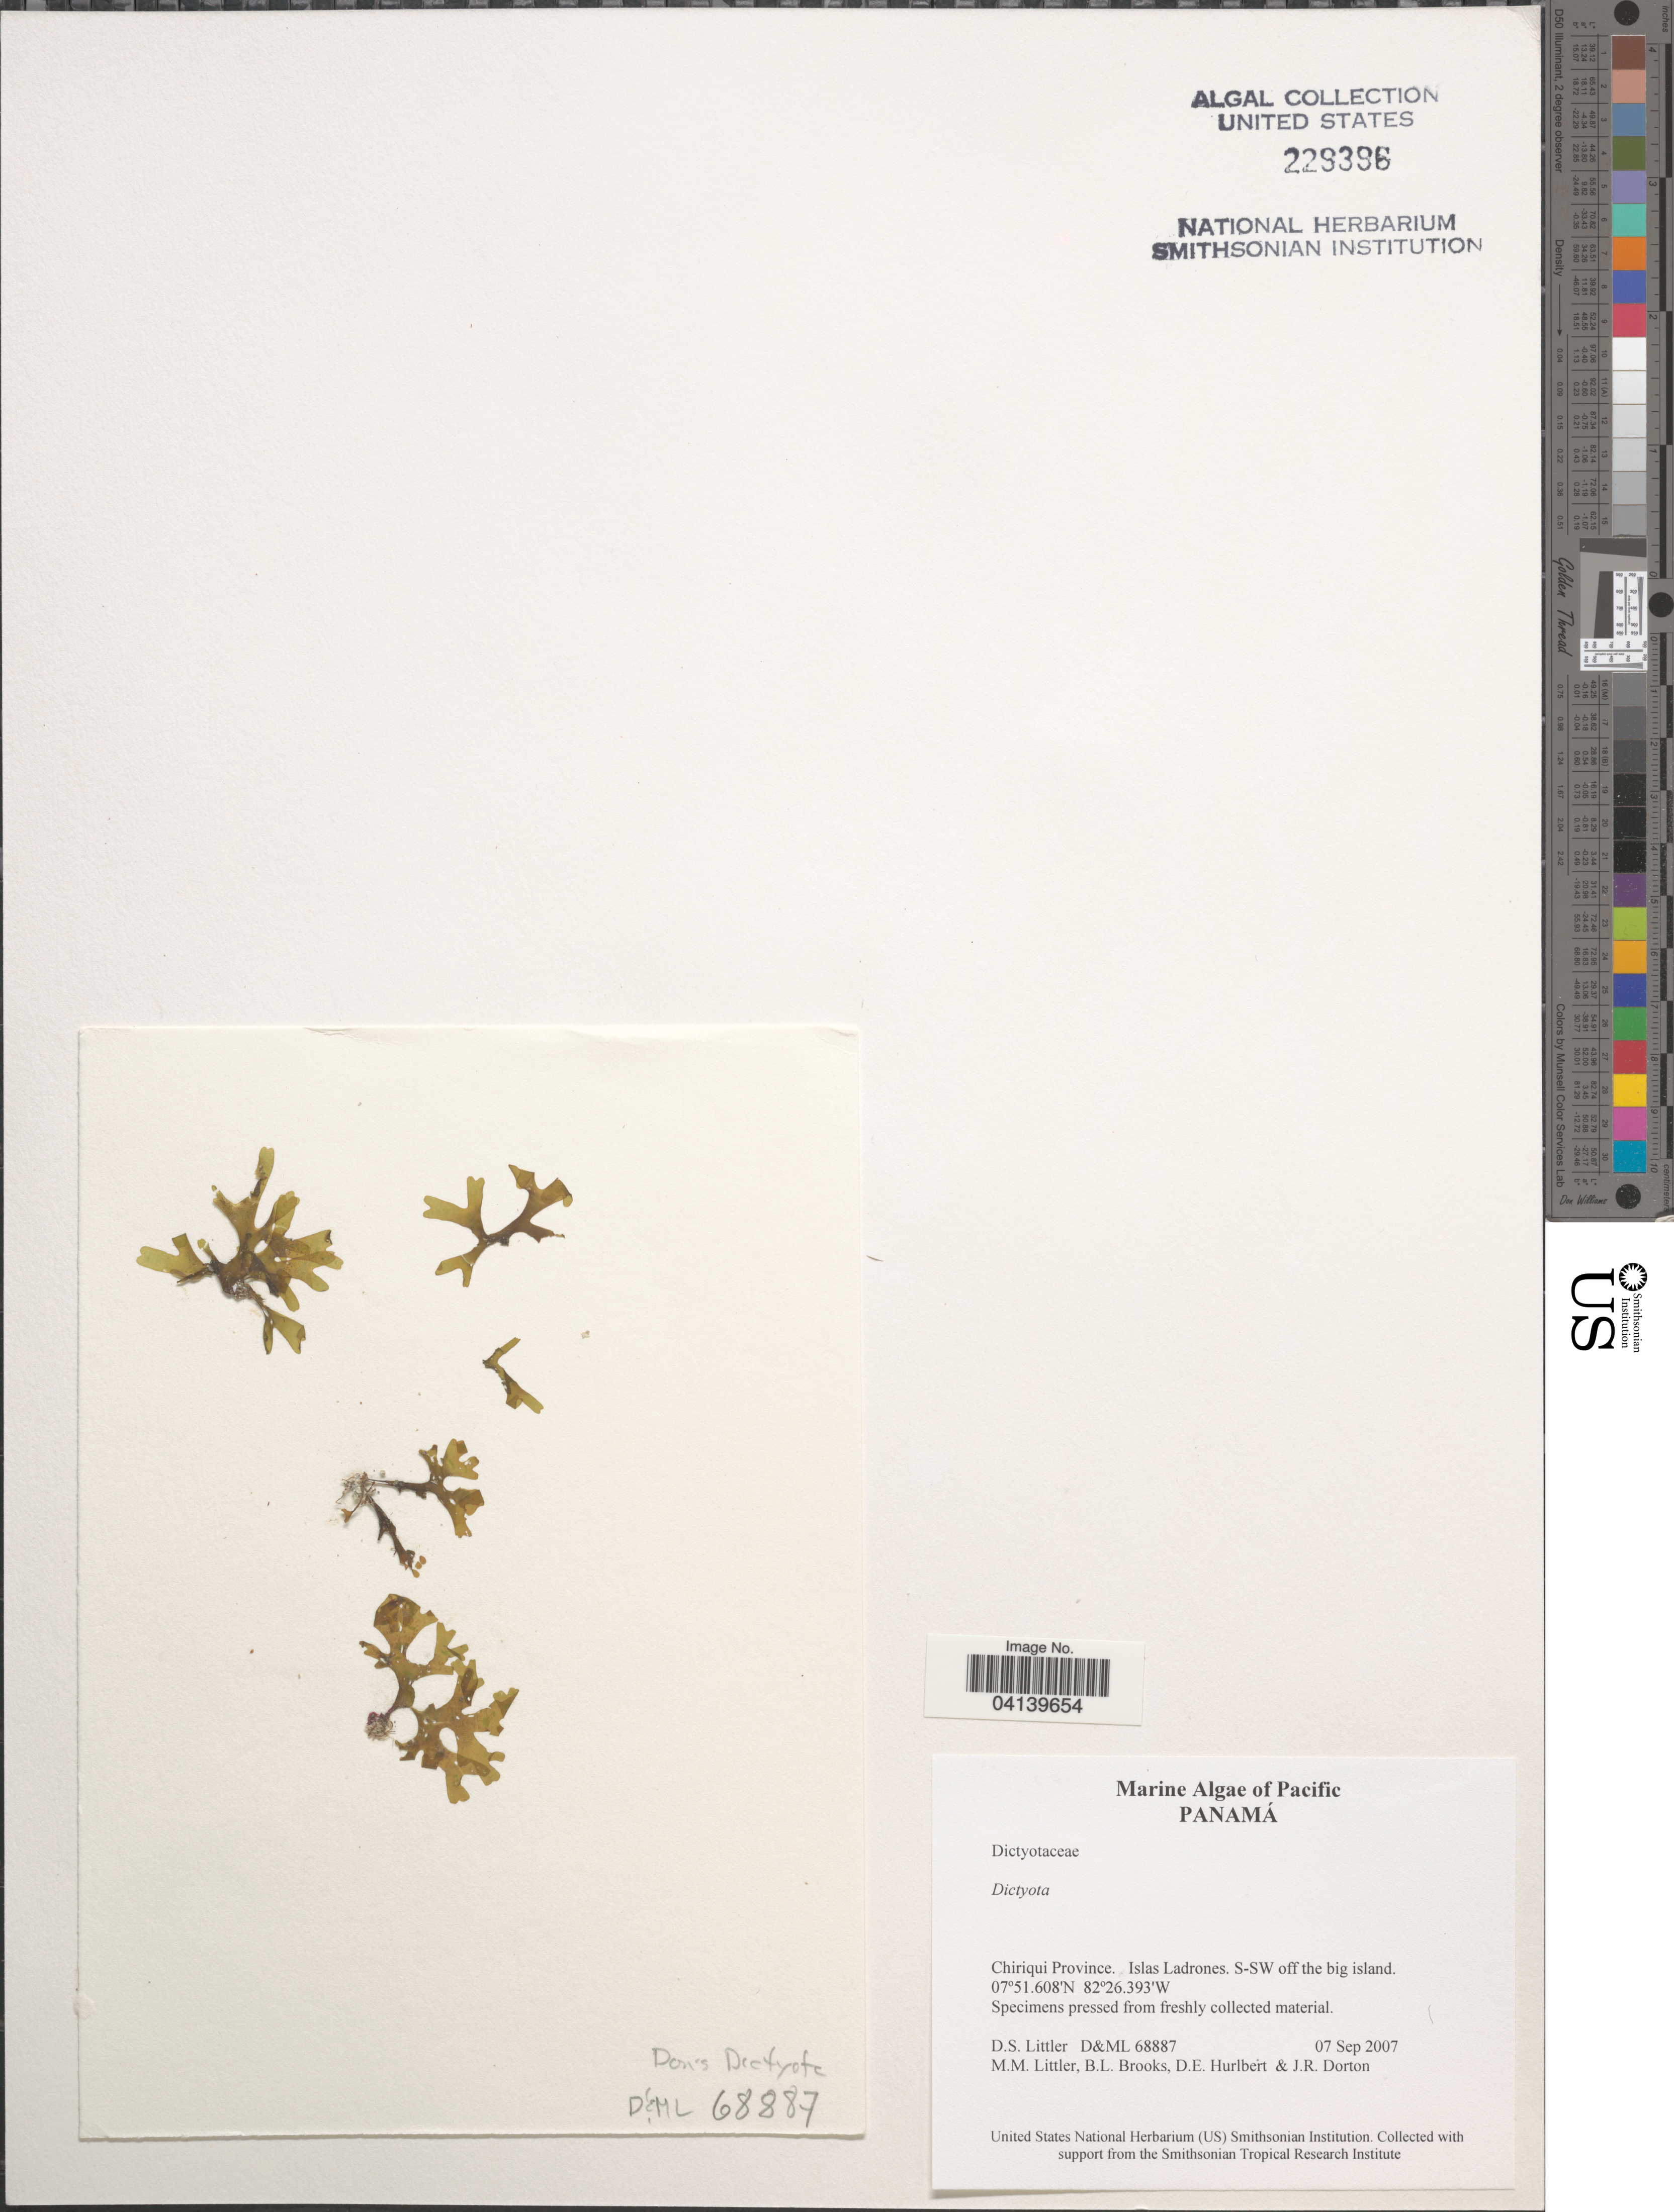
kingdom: Chromista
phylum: Ochrophyta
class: Phaeophyceae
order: Dictyotales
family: Dictyotaceae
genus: Dictyota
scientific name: Dictyota sp.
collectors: D. S. Littler, B. Brooks, D. Hurlbert & J. Dorton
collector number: D&ML68887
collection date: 2007-09-07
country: Panama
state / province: Chiriqui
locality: Islas Ladrones. S-SW off the big island.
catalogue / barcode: US 229396